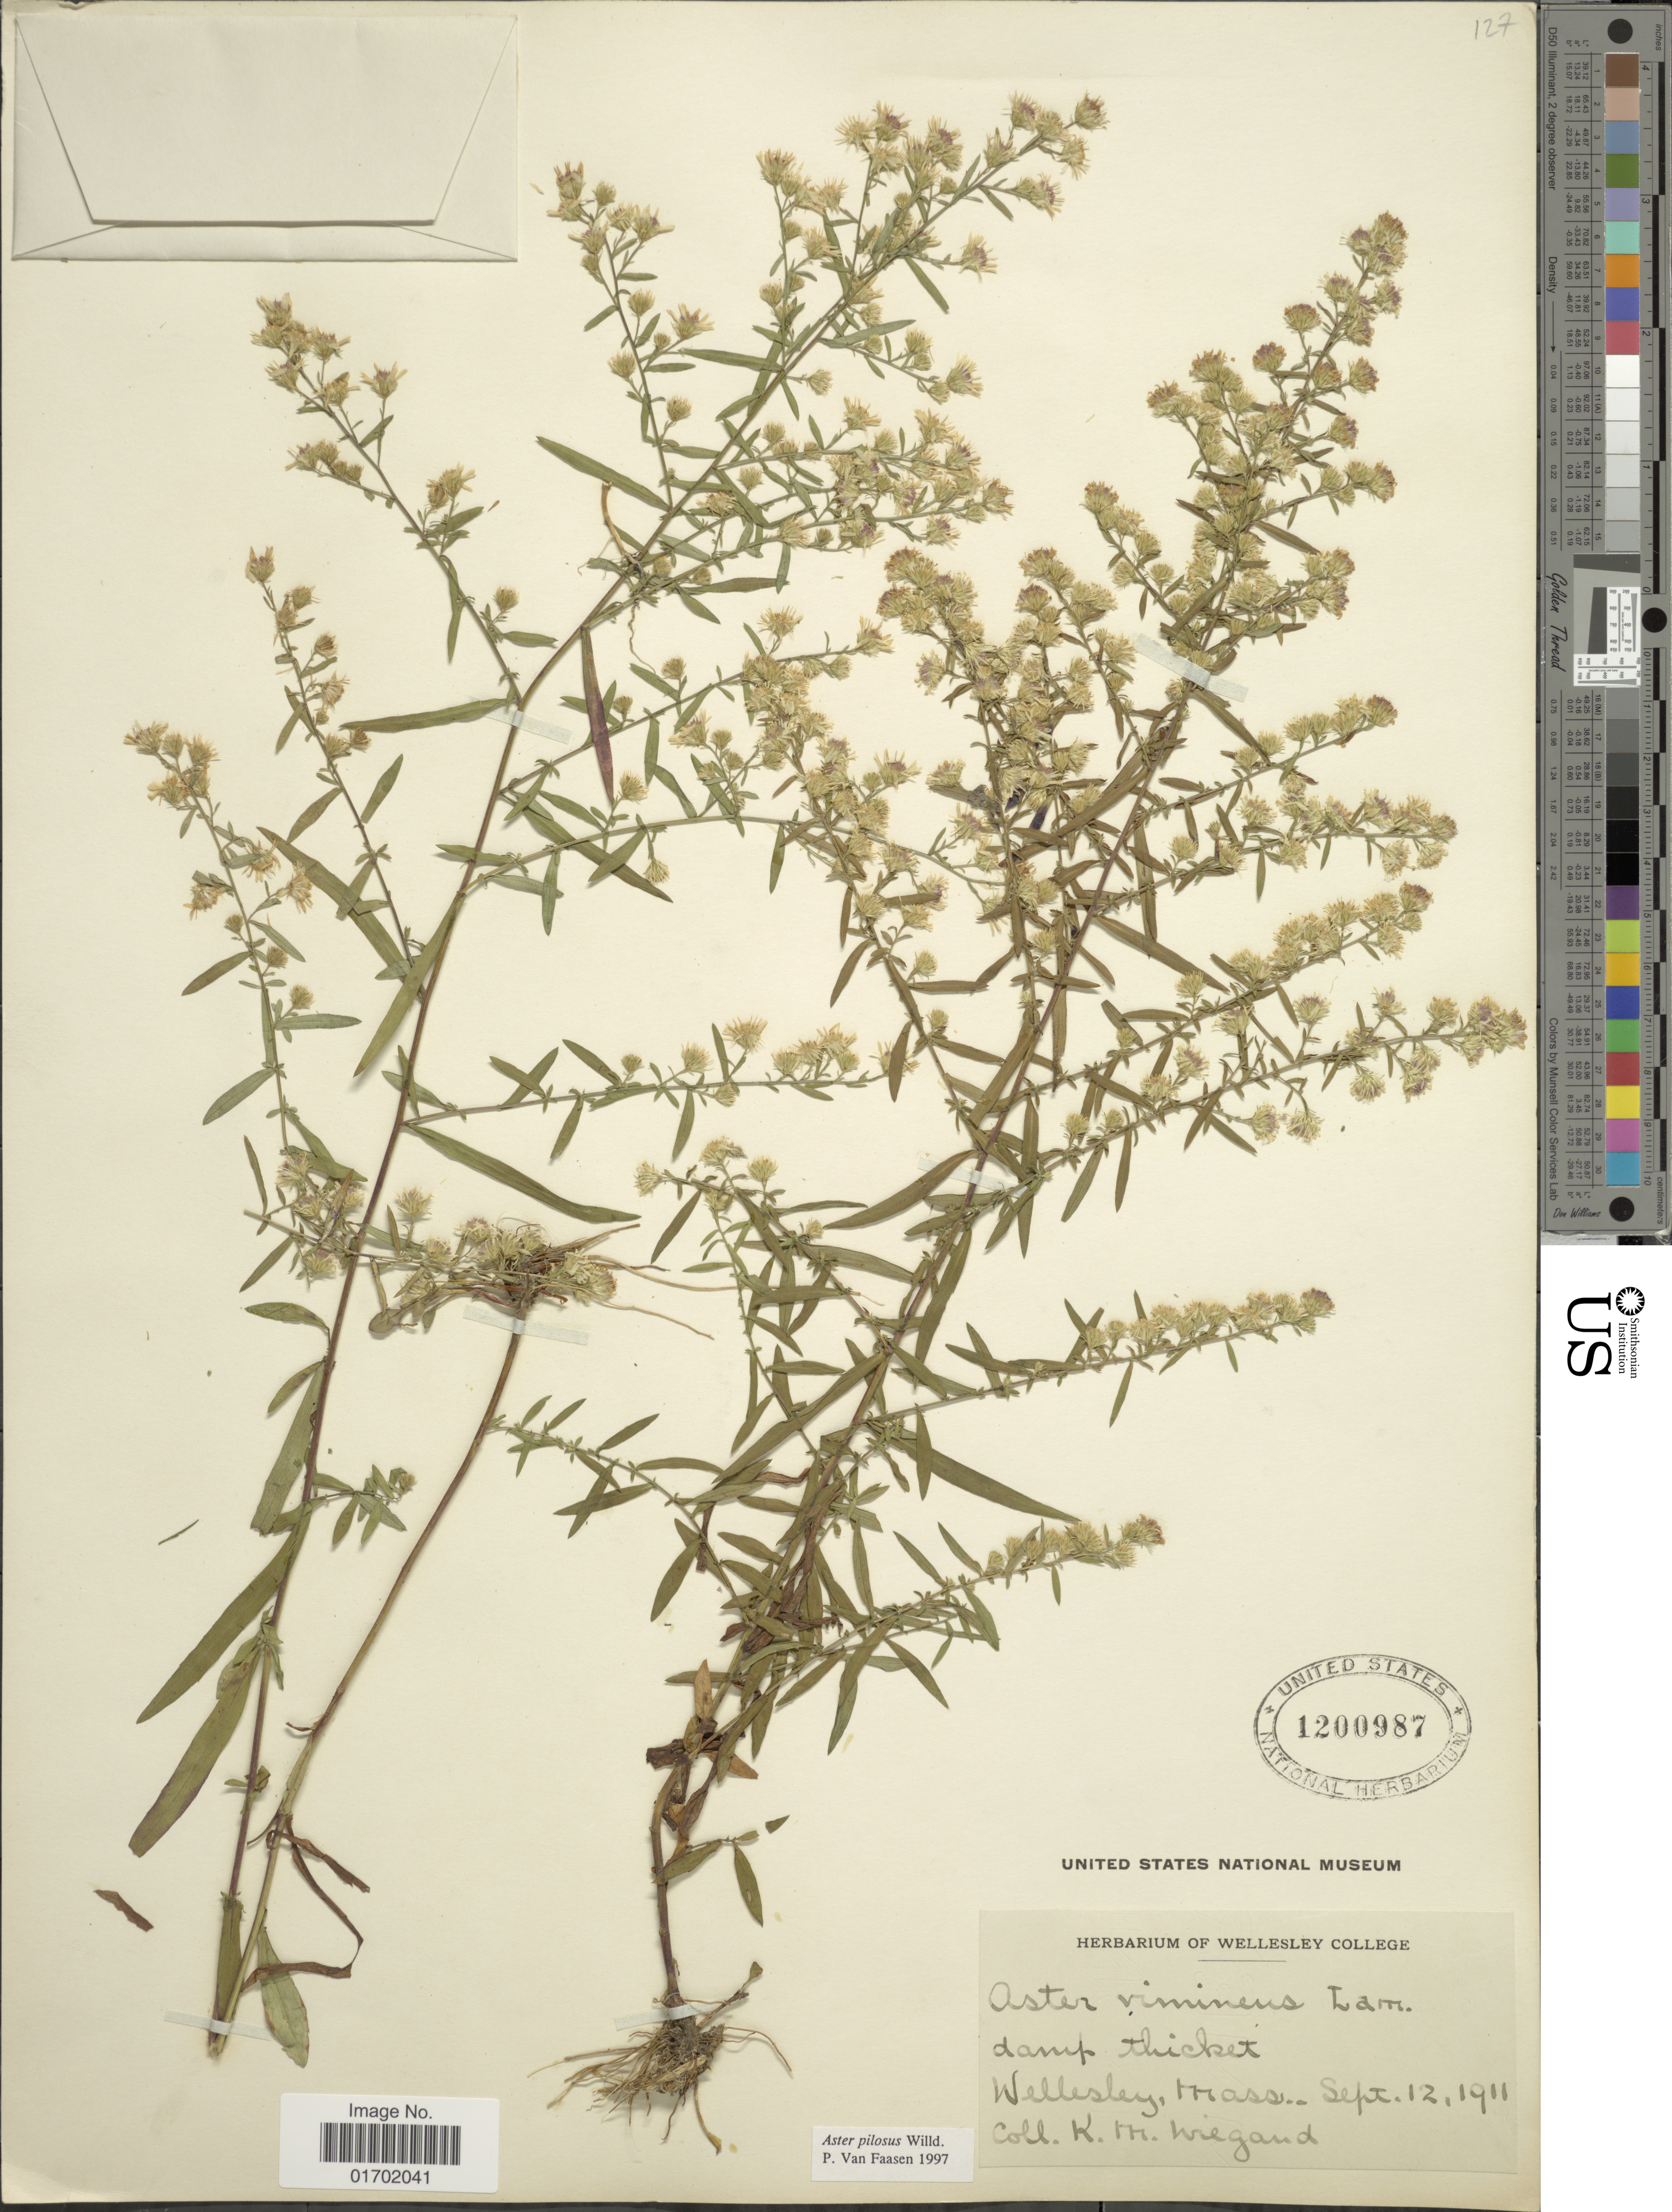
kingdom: Plantae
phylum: Tracheophyta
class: Magnoliopsida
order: Asterales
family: Asteraceae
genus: Symphyotrichum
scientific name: Symphyotrichum pilosum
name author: (Willd.) G.L. Nesom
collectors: K. M. Wiegand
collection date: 1911-09-12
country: United States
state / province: Massachusetts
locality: Wellesley, Mass.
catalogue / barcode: US 1200987